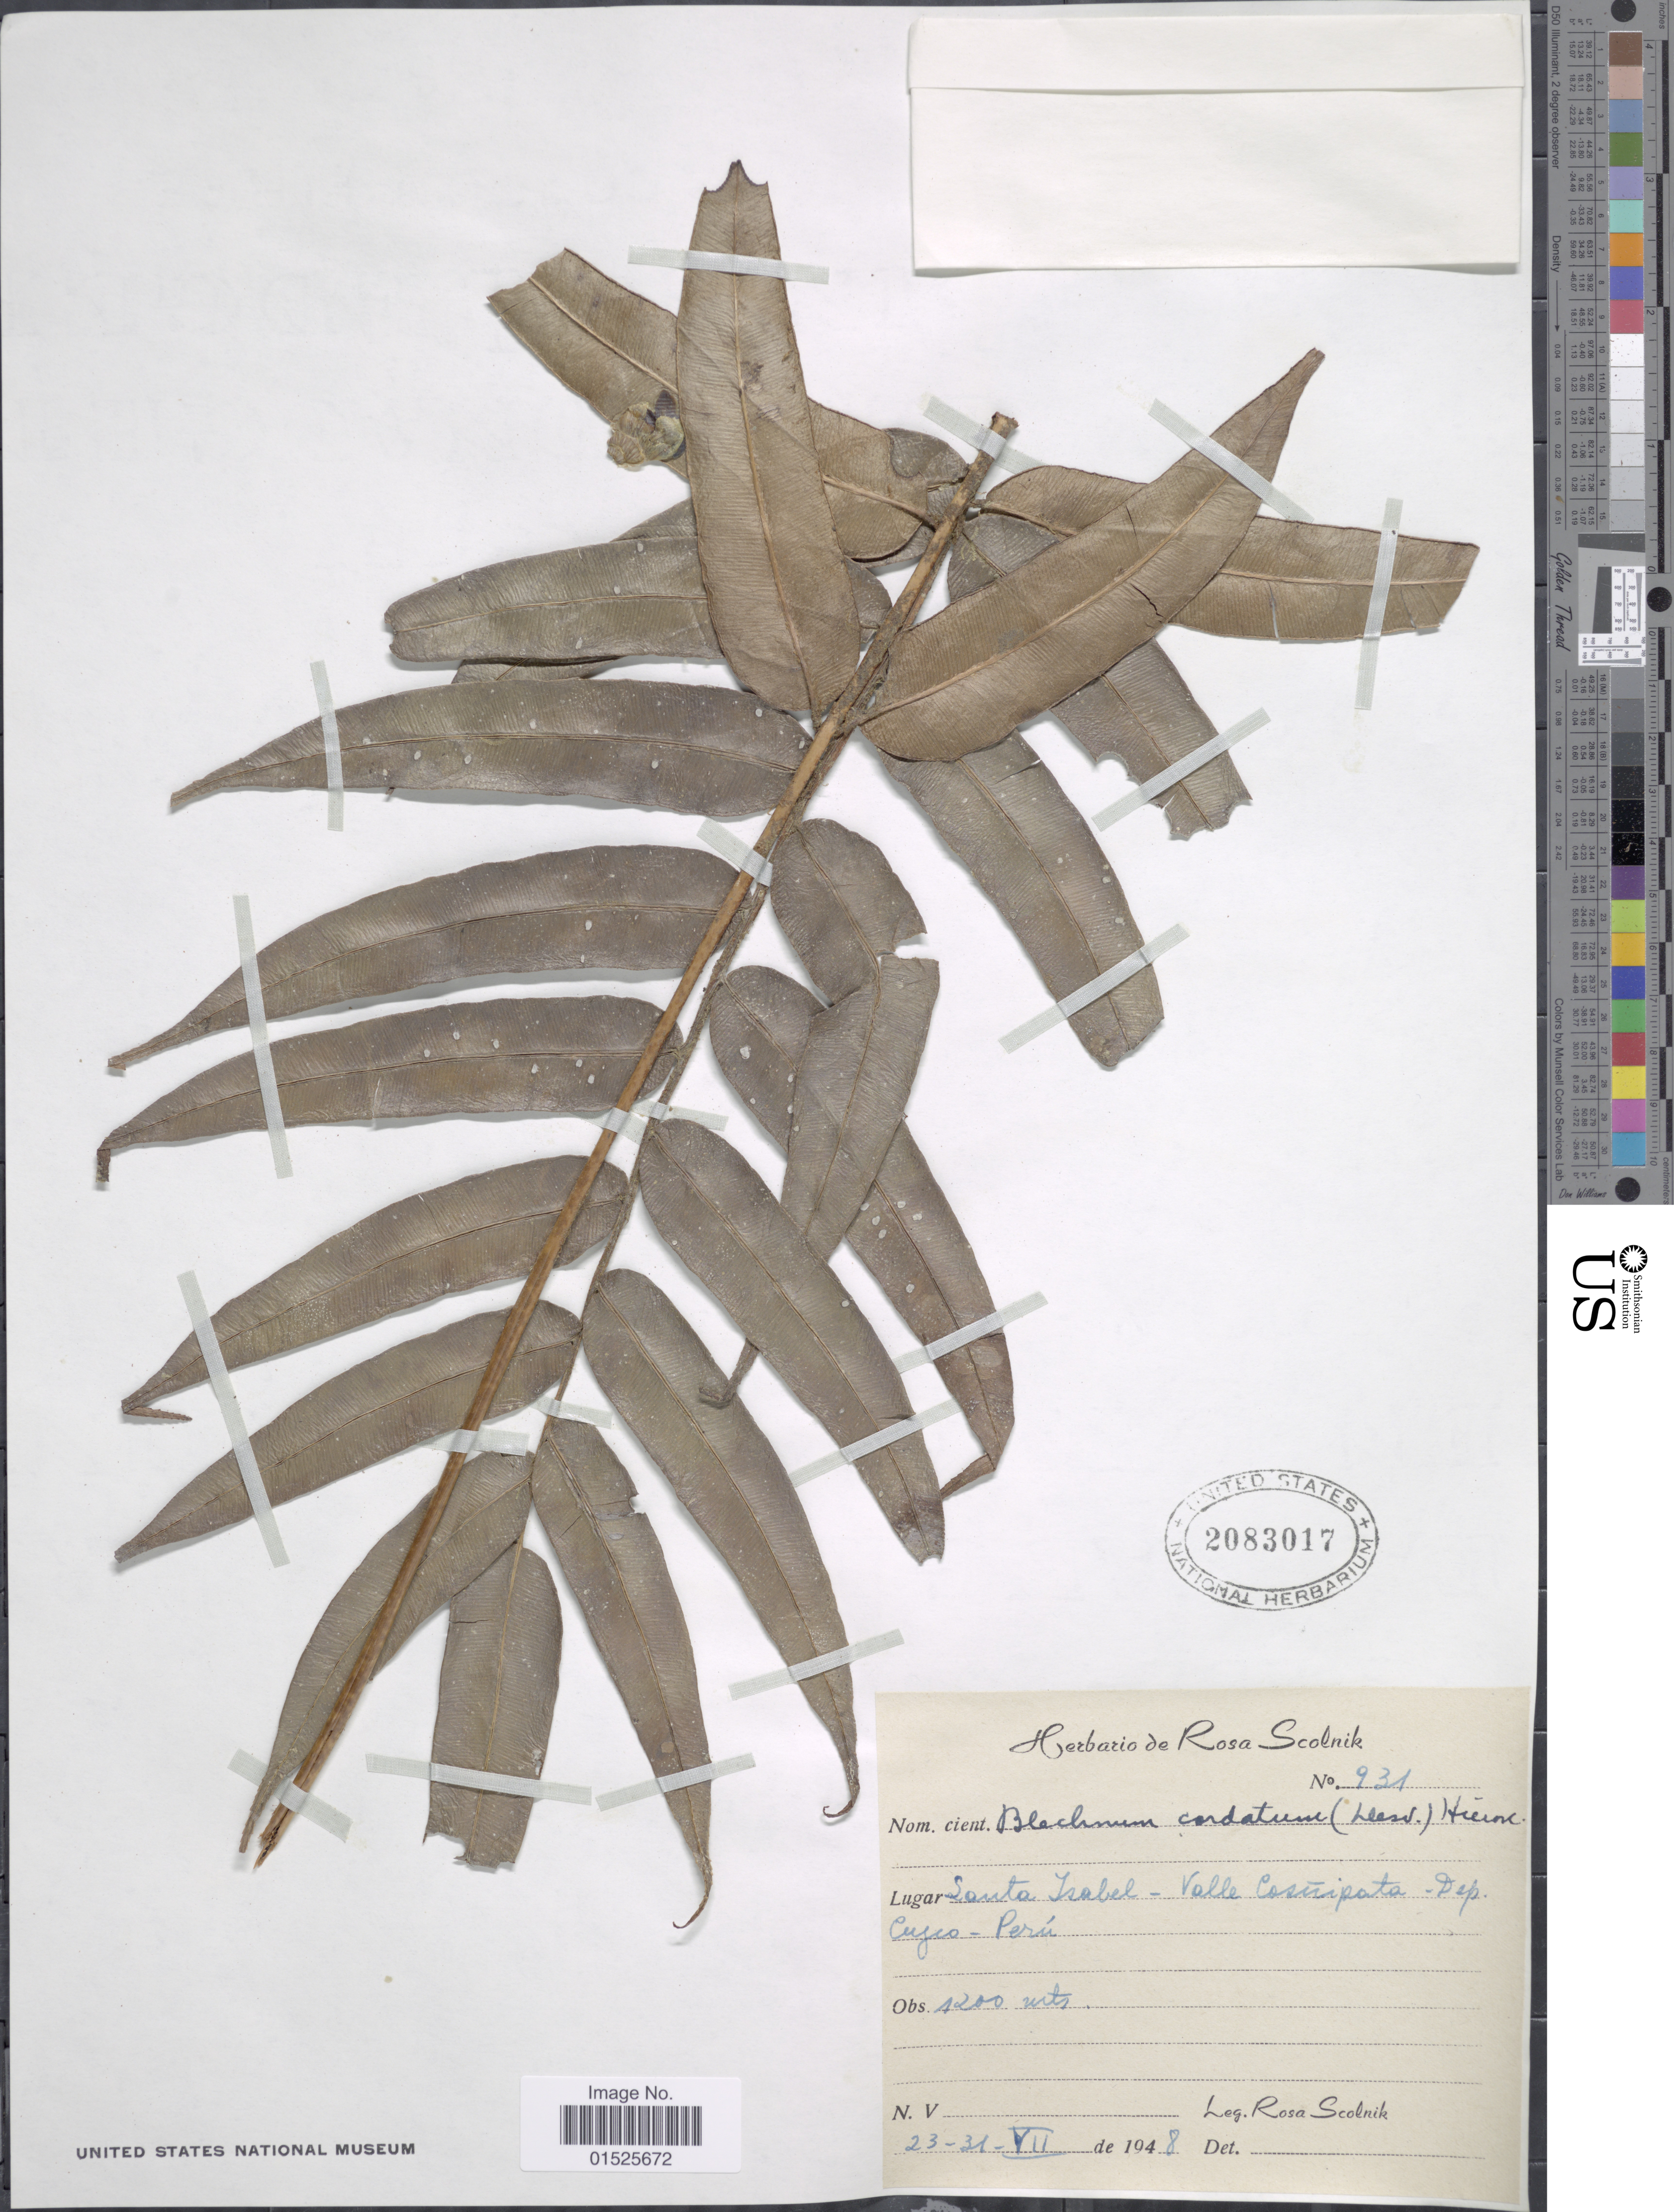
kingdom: Plantae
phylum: Tracheophyta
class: Polypodiopsida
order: Polypodiales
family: Blechnaceae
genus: Blechnum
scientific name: Blechnum cordatum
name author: (Desv.) Hieron.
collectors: R. Scolnik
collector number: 931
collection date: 1948-07-23/1948-07-31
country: Peru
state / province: Cusco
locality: Santa Isabel - Valle Cosñipata - Dep. Cuzco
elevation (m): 1200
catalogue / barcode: US 2083017